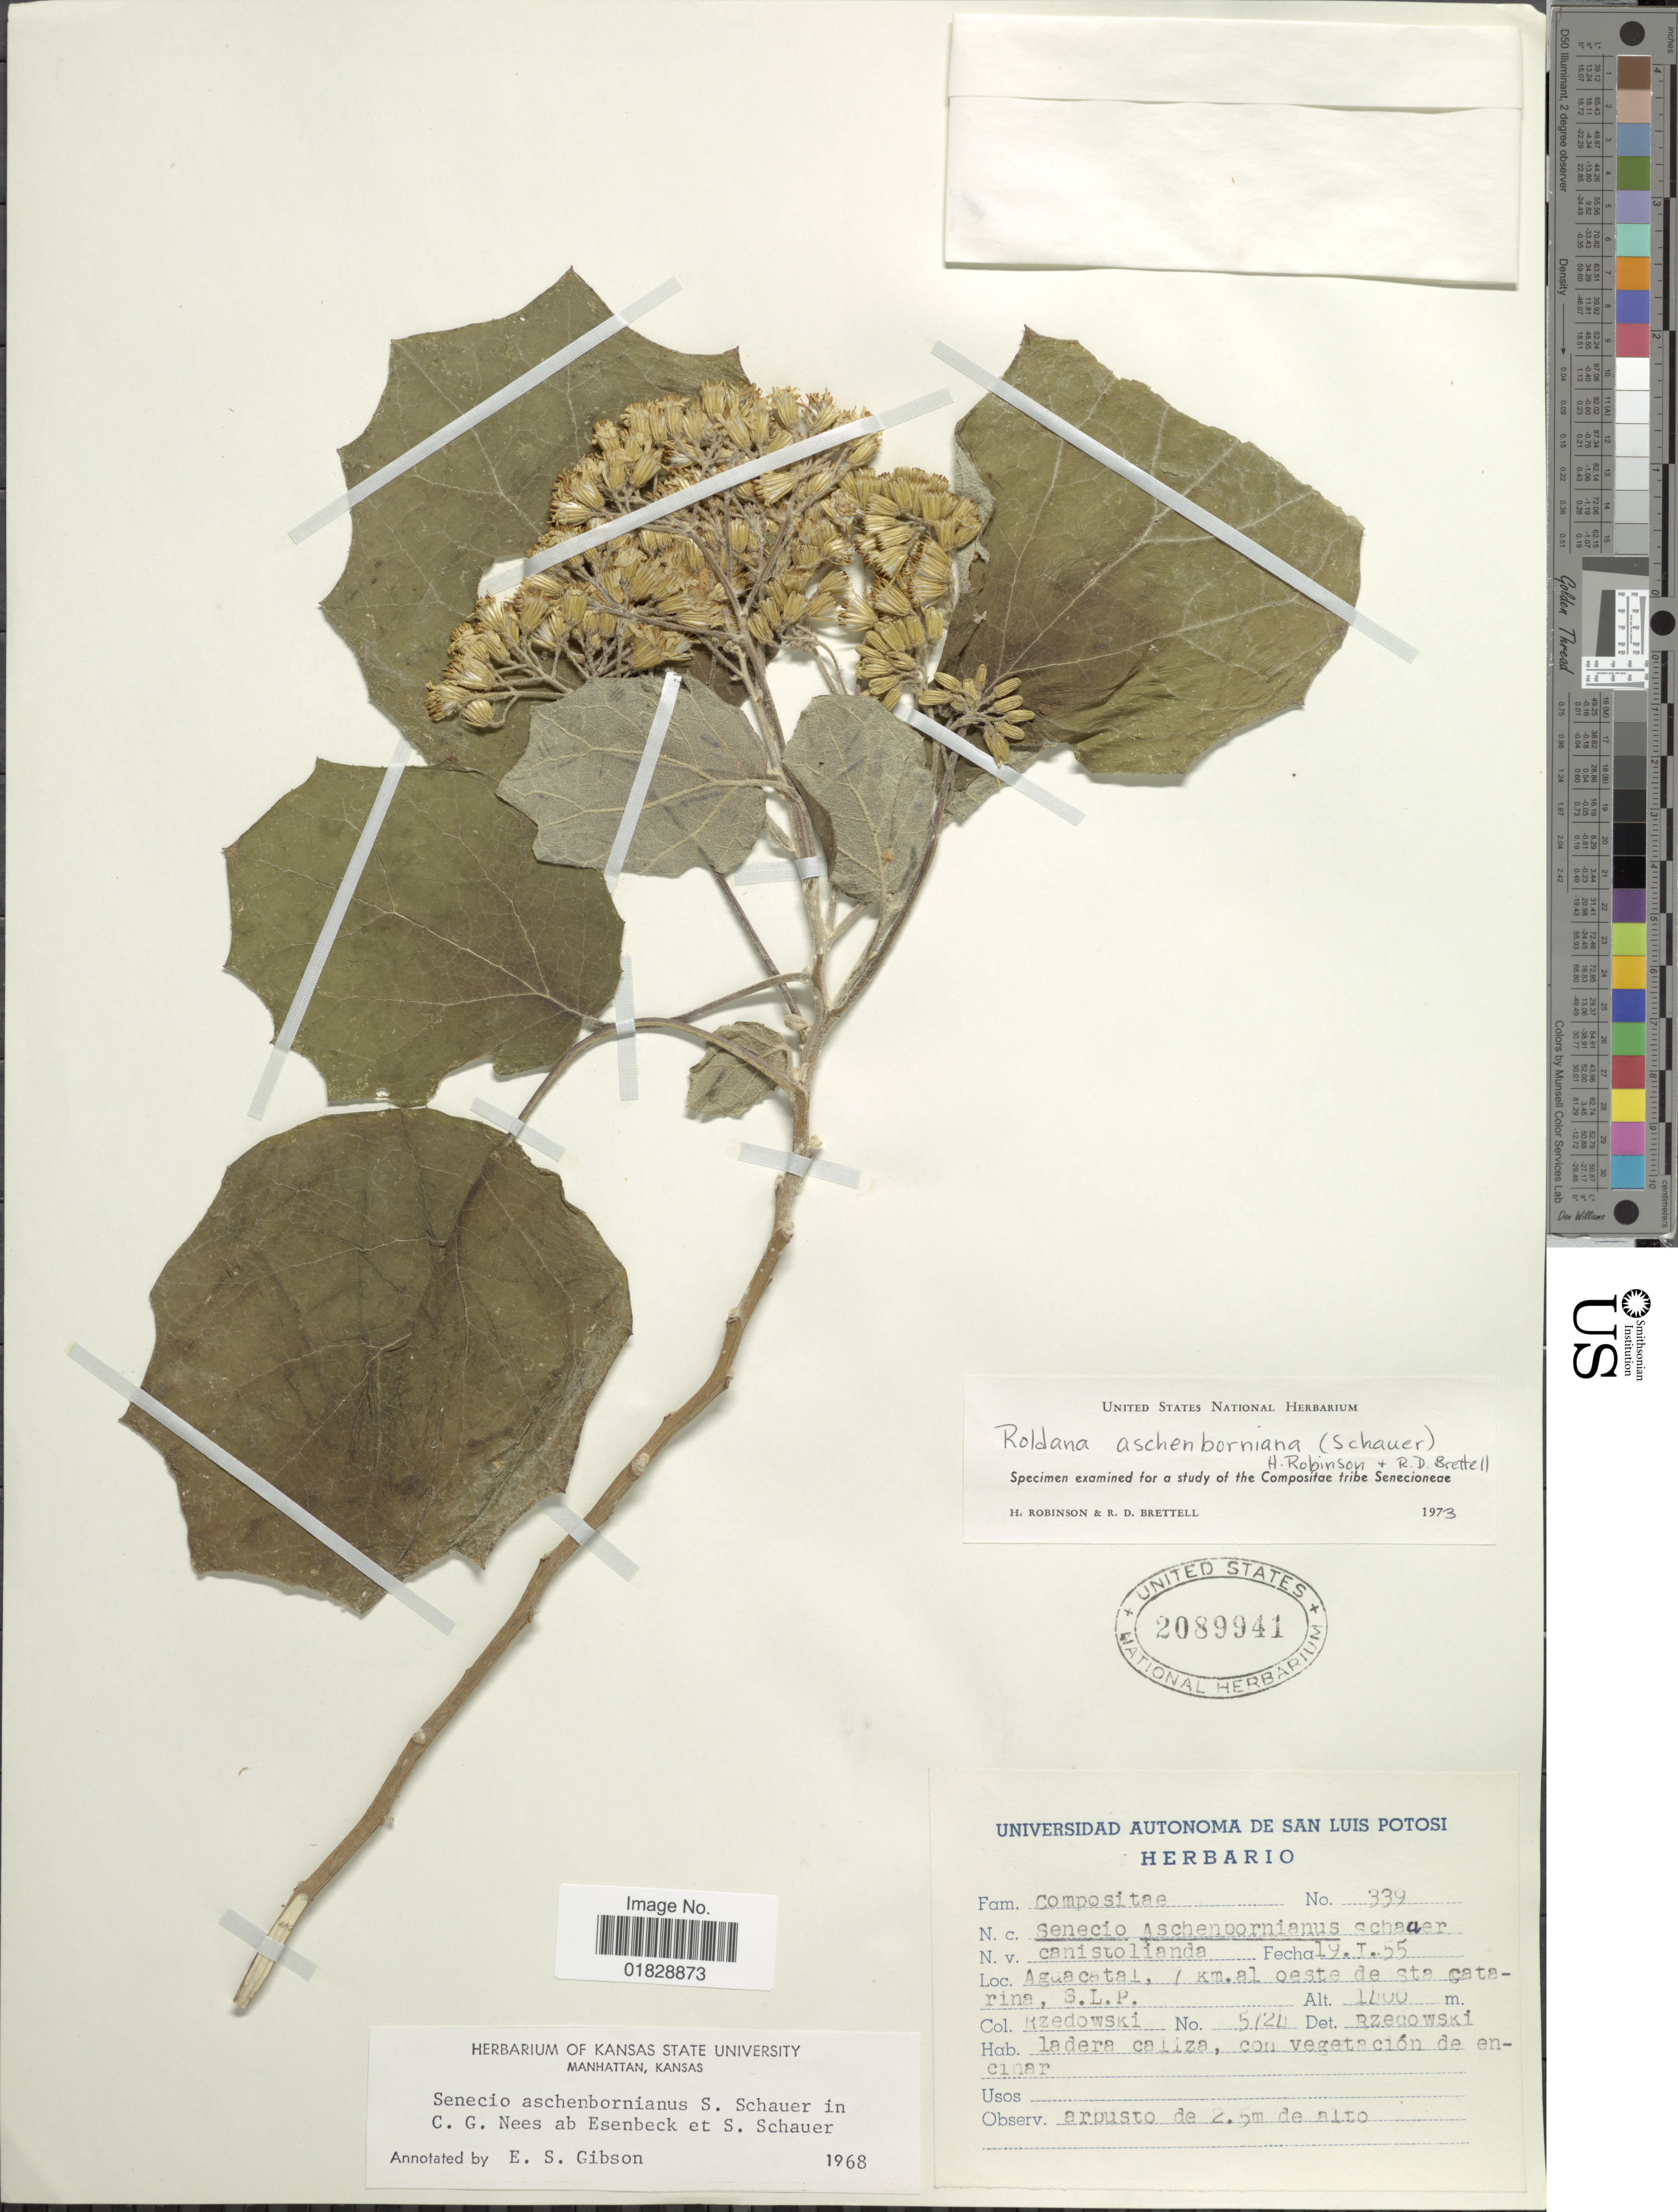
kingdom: Plantae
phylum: Tracheophyta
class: Magnoliopsida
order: Asterales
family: Asteraceae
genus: Roldana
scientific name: Roldana aschenborniana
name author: (S. Schauer) H. Rob. & Brettell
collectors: Rzedowski, --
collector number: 5724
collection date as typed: Transcribed d/m/y: 19/1/55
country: Mexico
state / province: San Luis Potosí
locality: Aguacatal, 7 km. al oeste de Sta Catarina, S.L.P.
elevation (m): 1400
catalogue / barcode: US 2089941